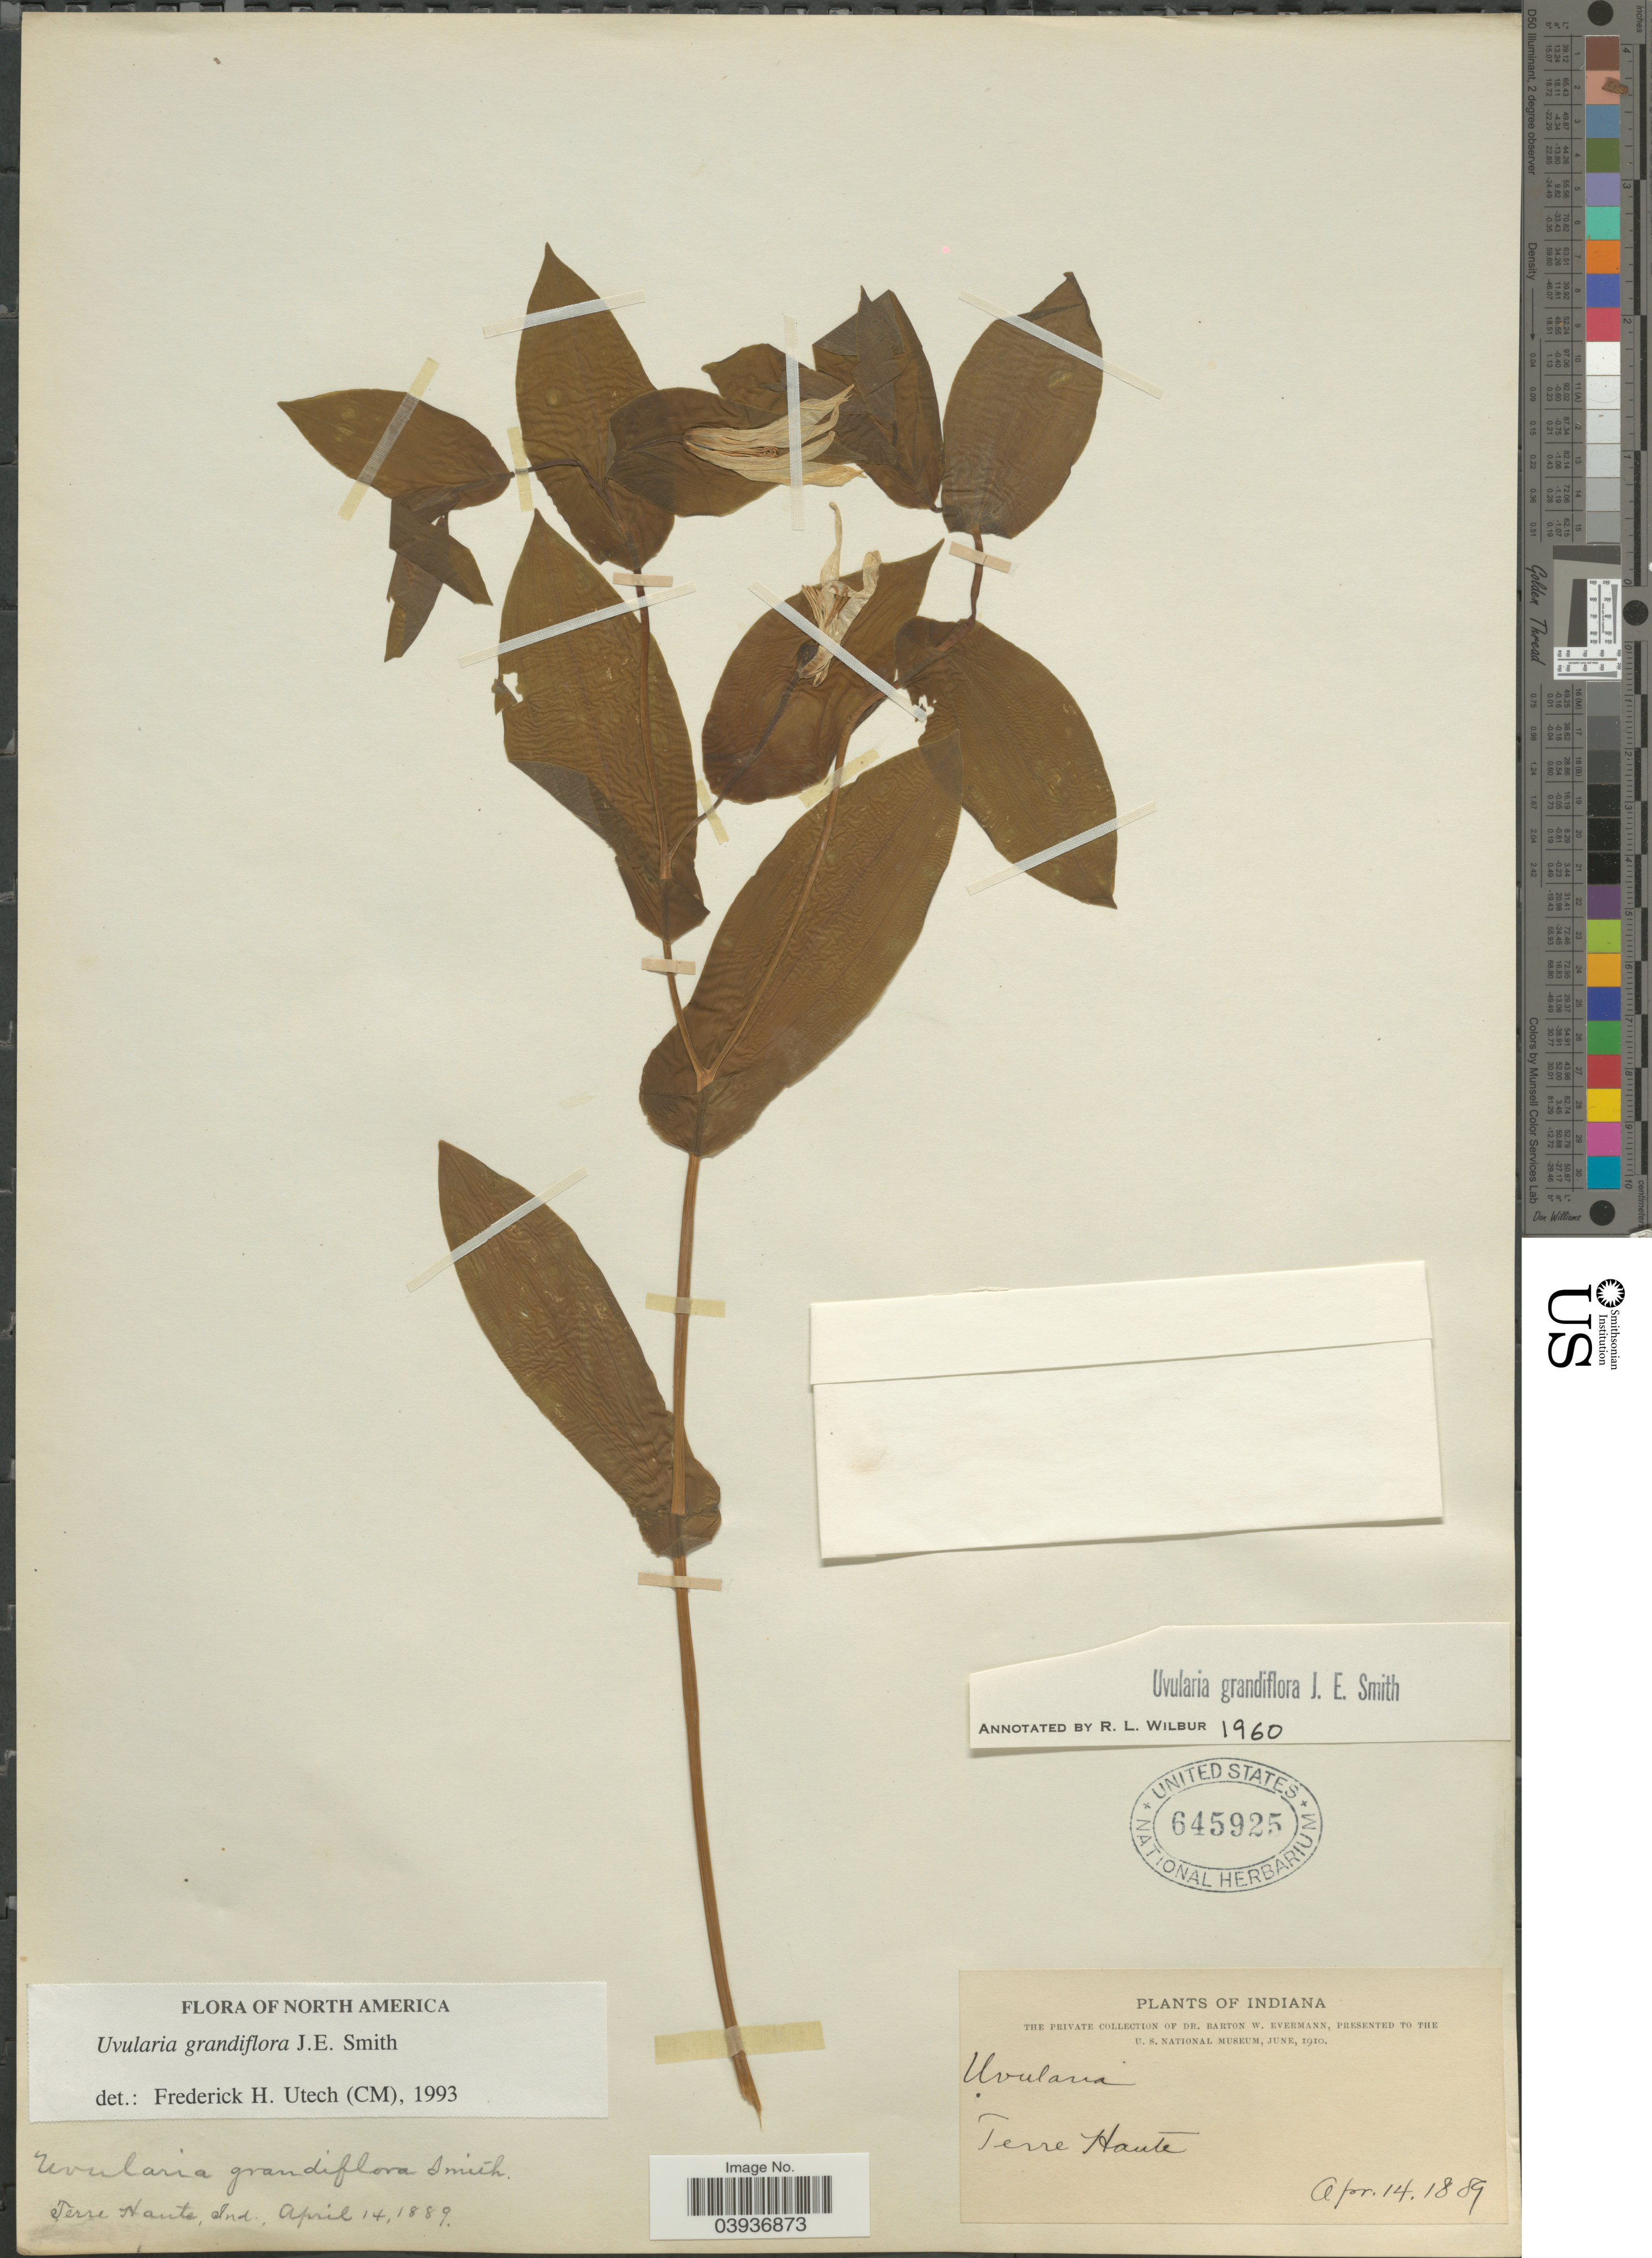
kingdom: Plantae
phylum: Tracheophyta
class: Liliopsida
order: Liliales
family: Colchicaceae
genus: Uvularia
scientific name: Uvularia grandiflora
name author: Sm.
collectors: B. W. Evermann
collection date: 1889-04-14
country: United States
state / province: Indiana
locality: Terre Haute.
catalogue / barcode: US 645925